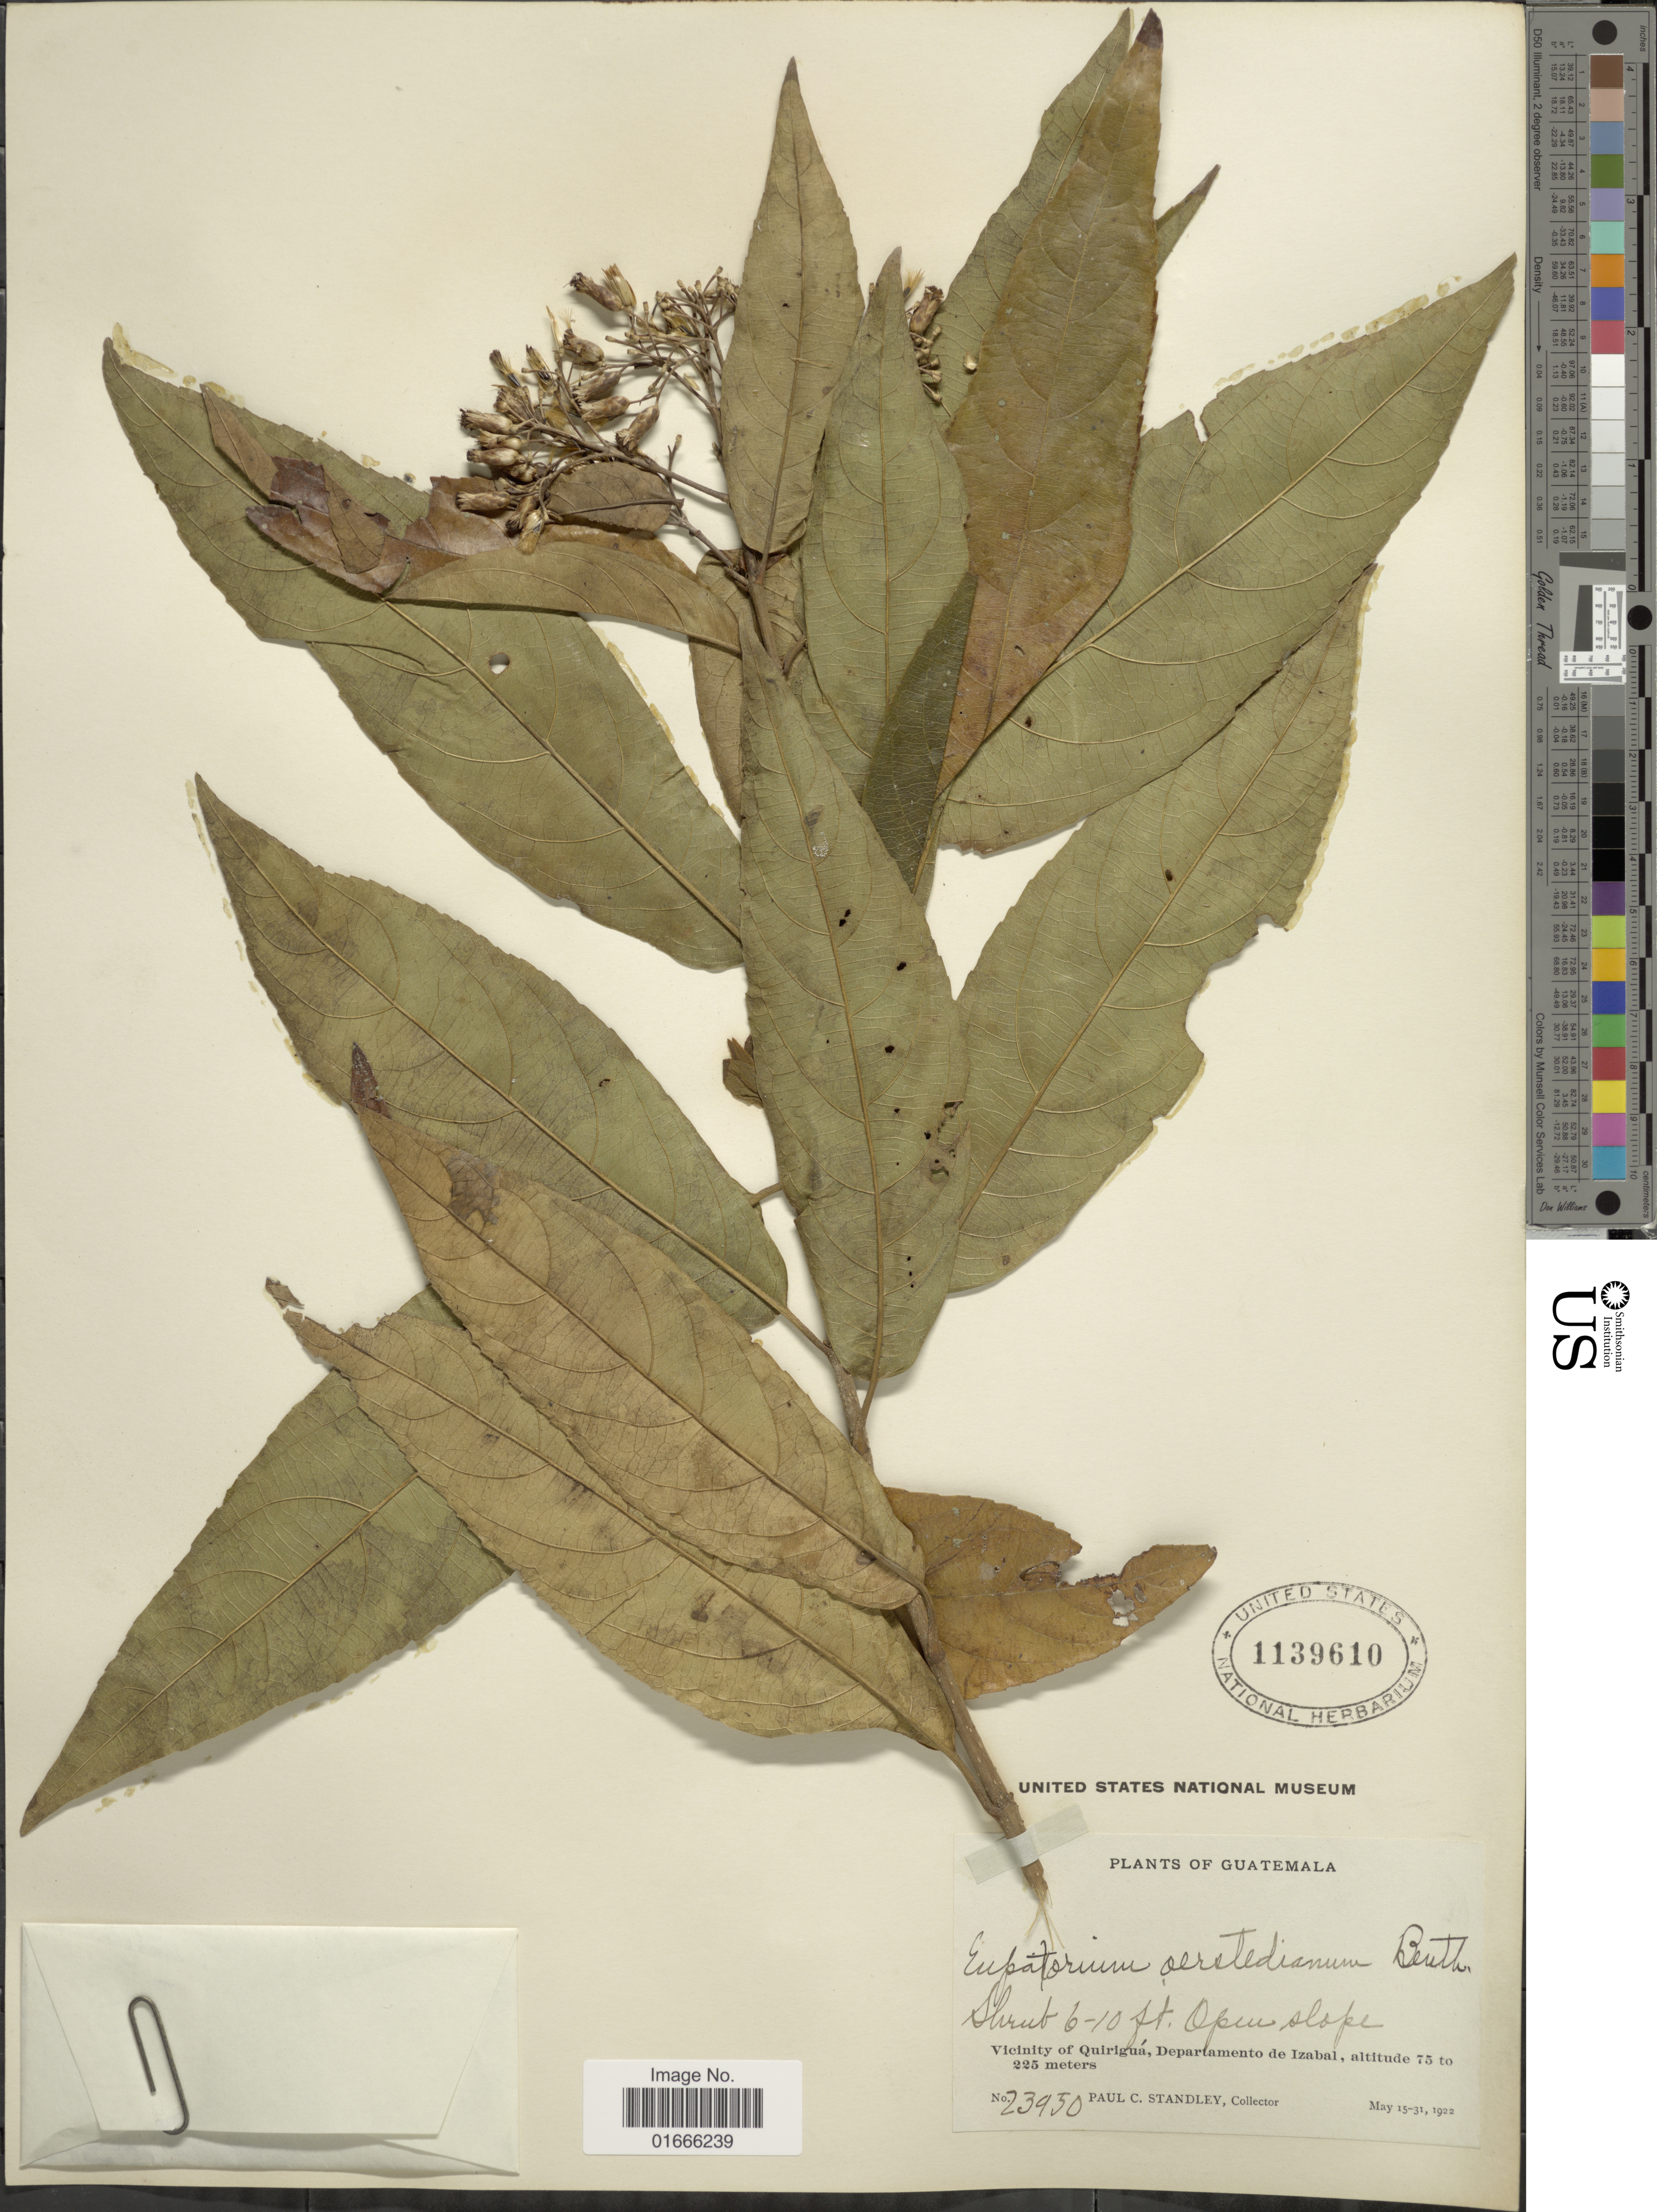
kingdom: Plantae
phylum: Tracheophyta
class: Magnoliopsida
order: Asterales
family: Asteraceae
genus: Chromolaena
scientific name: Chromolaena oerstediana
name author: (B.L. Rob. ex Oerst.) R.M. King & H. Rob.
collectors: P. C. Standley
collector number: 23950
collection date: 1922-05-15/1922-05-31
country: Guatemala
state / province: Izabal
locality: Vicinity of Quirigua, Departamento de Izabal.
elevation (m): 75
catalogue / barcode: US 1139610